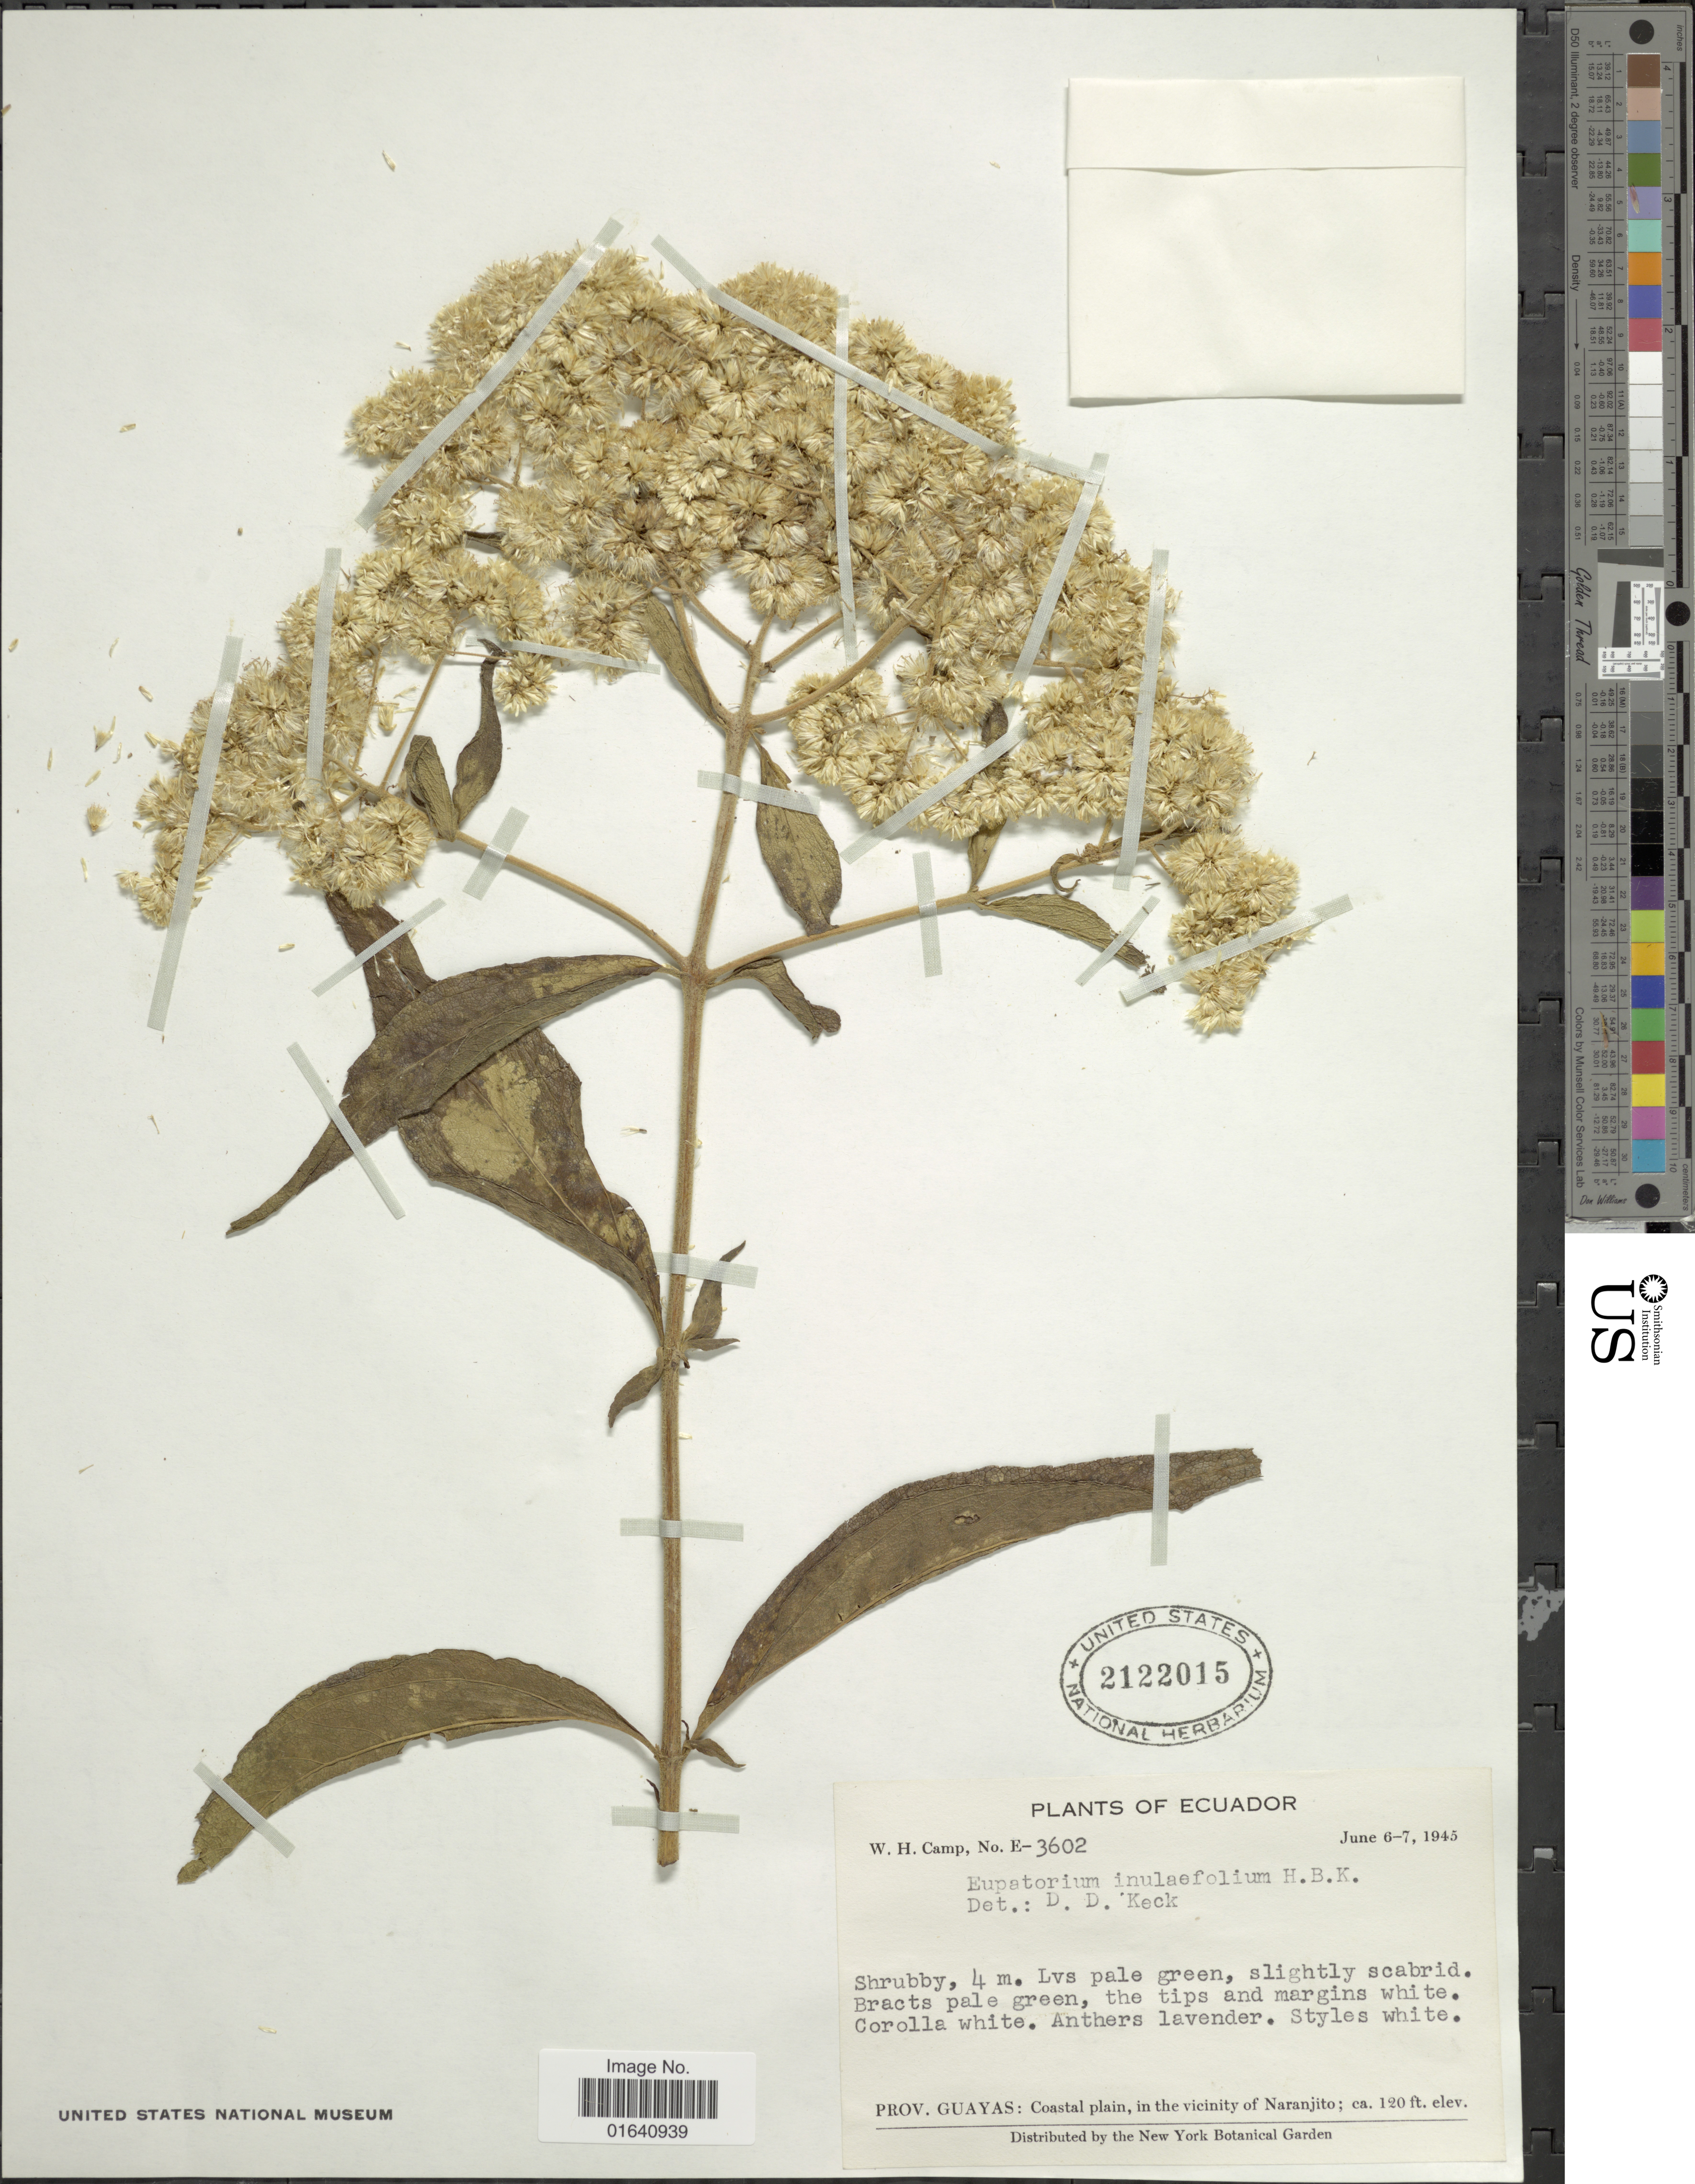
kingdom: Plantae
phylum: Tracheophyta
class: Magnoliopsida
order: Asterales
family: Asteraceae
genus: Austroeupatorium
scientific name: Austroeupatorium decemflorum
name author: (DC.) R.M. King & H. Rob.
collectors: W. H. Camp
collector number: E-3602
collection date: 1945-06-06/1945-06-07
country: Ecuador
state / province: Guayas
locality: Coastal plain, in the vicinity of Naranjito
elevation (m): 37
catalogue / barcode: US 2122015